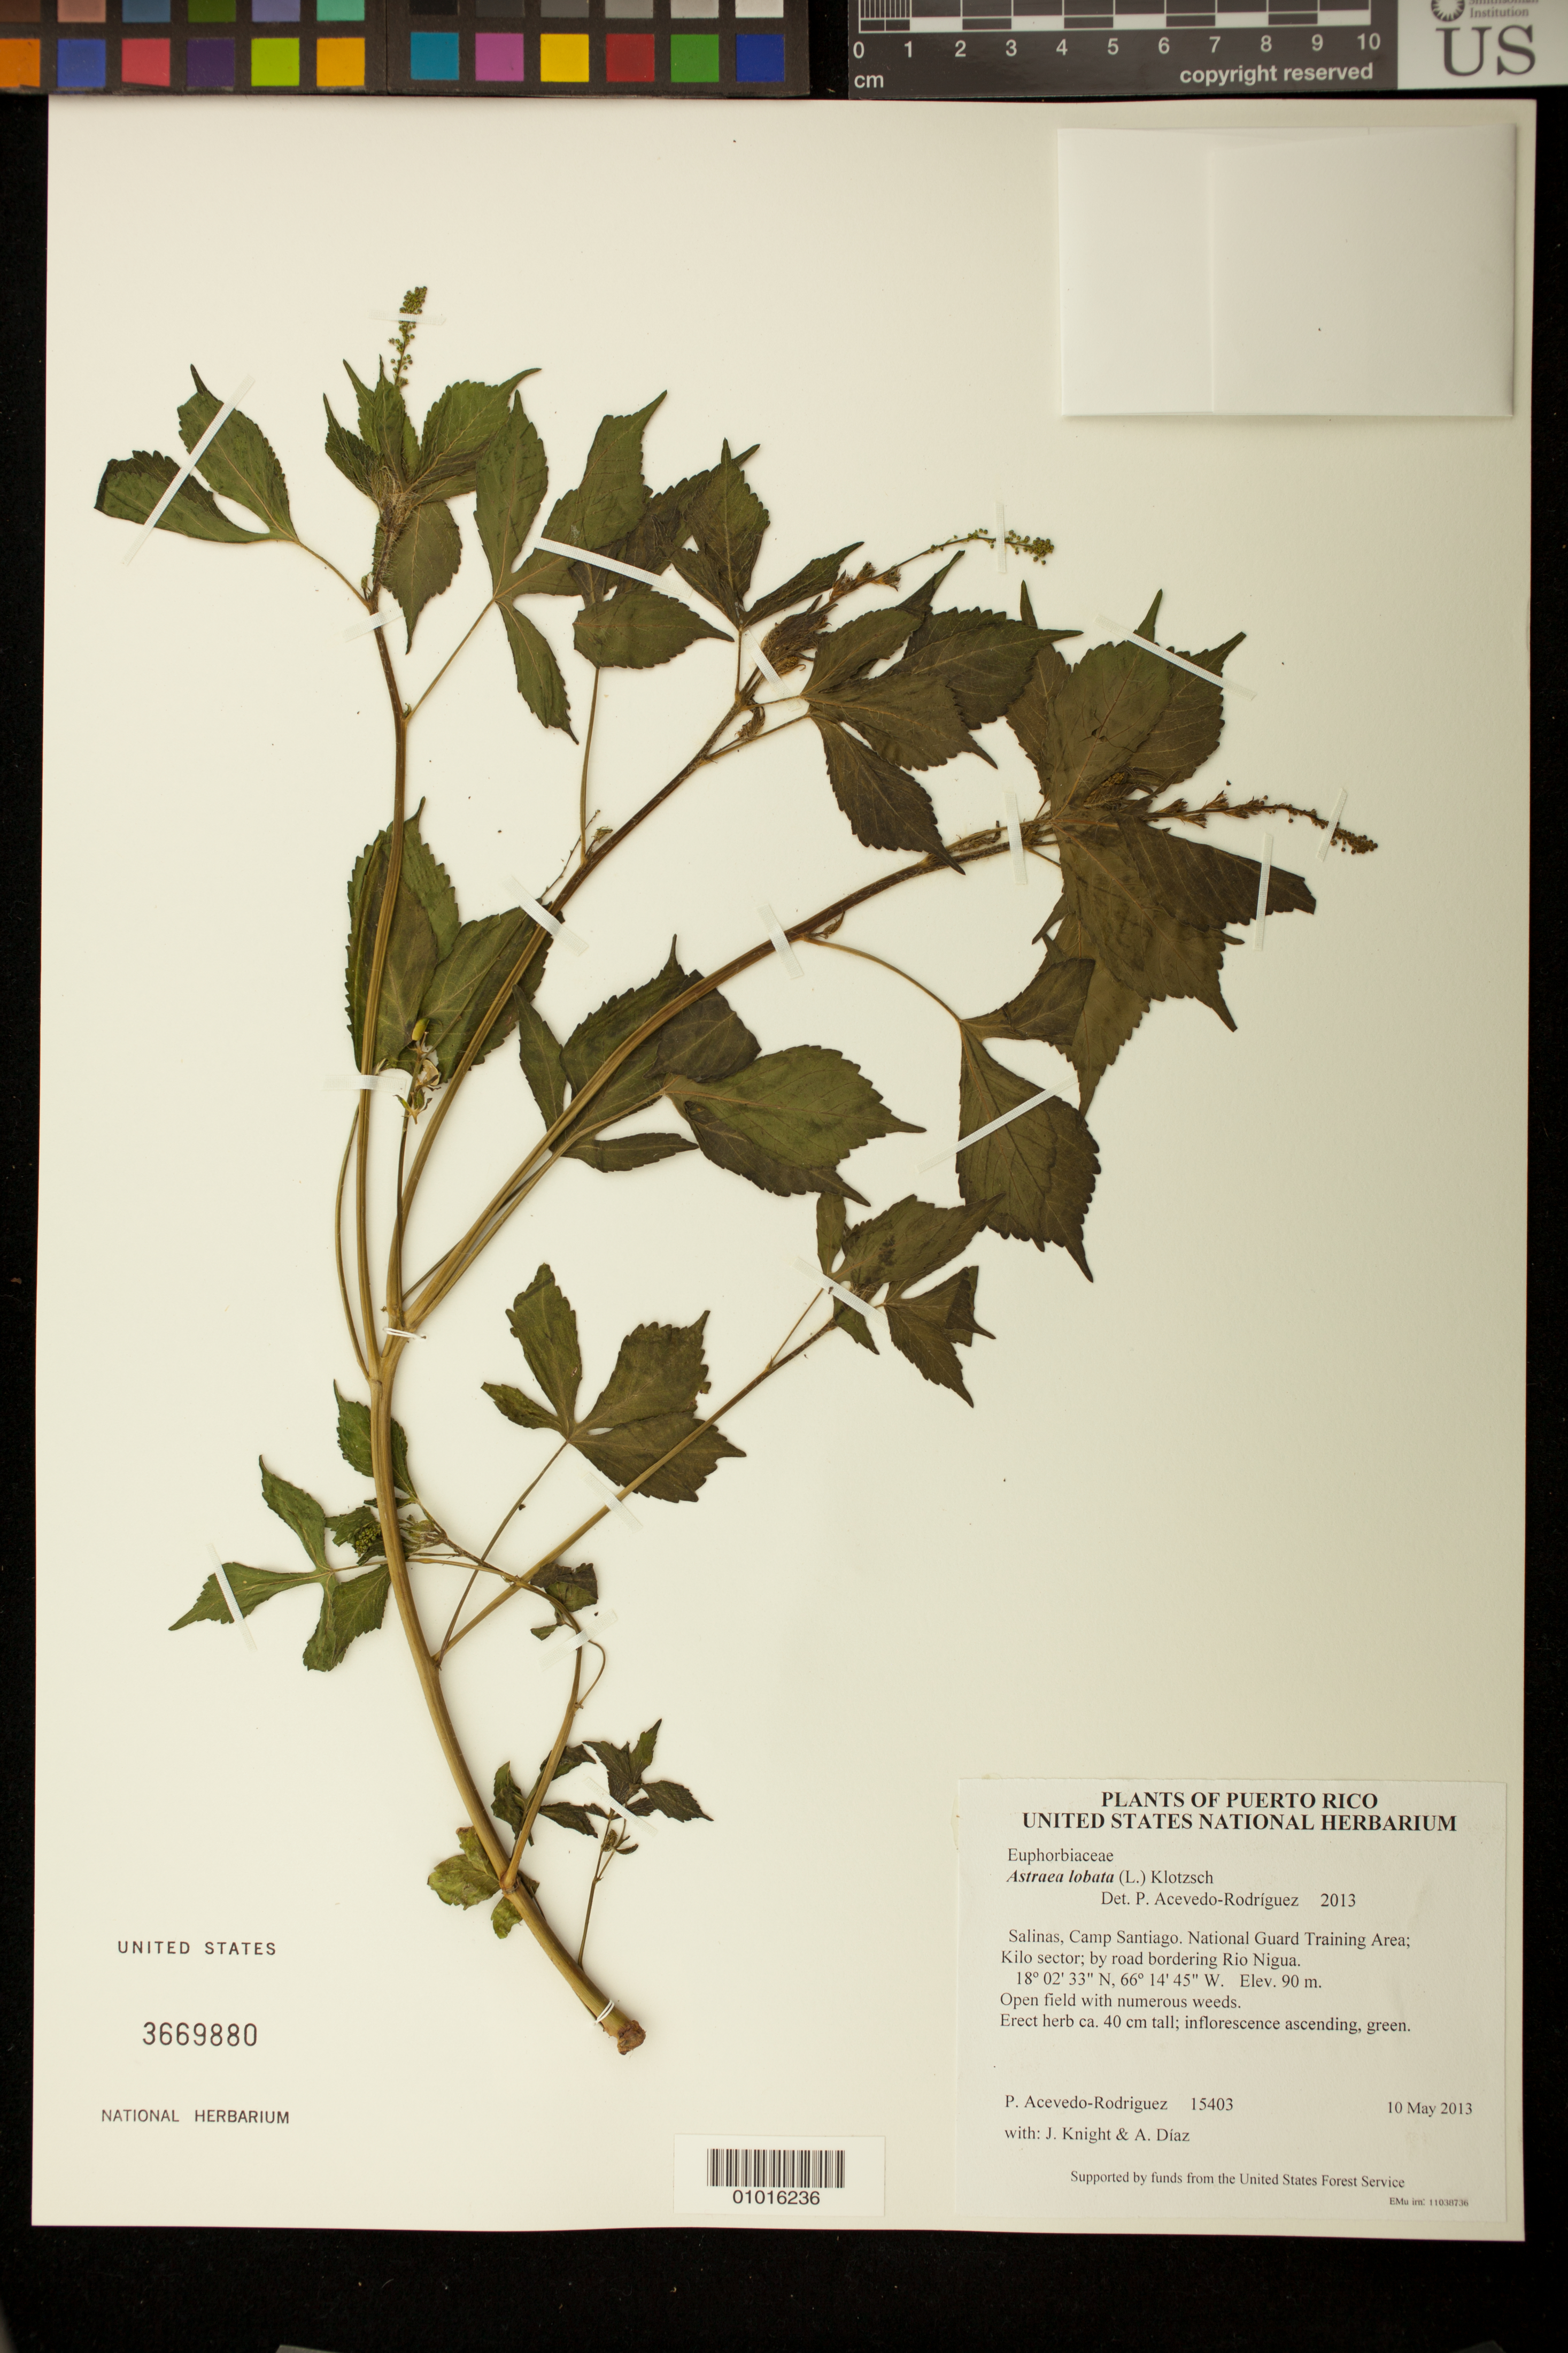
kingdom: Plantae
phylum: Tracheophyta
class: Magnoliopsida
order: Malpighiales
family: Euphorbiaceae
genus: Astraea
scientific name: Astraea lobata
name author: (L.) Klotzsch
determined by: Acevedo-Rodríguez, P., (BOT), Smithsonian Institution - National Museum of Natural History (UNITED STATES)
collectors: P. Acevedo-Rodr., J. Knight & A. Díaz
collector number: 15403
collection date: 2013-05-10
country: Puerto Rico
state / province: Salinas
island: Puerto Rico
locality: Camp Santiago. National Guard Training Area; Kilo sector; by road bordering Rio Nigua.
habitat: Open field with numerous weeds.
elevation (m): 90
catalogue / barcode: US 3669880